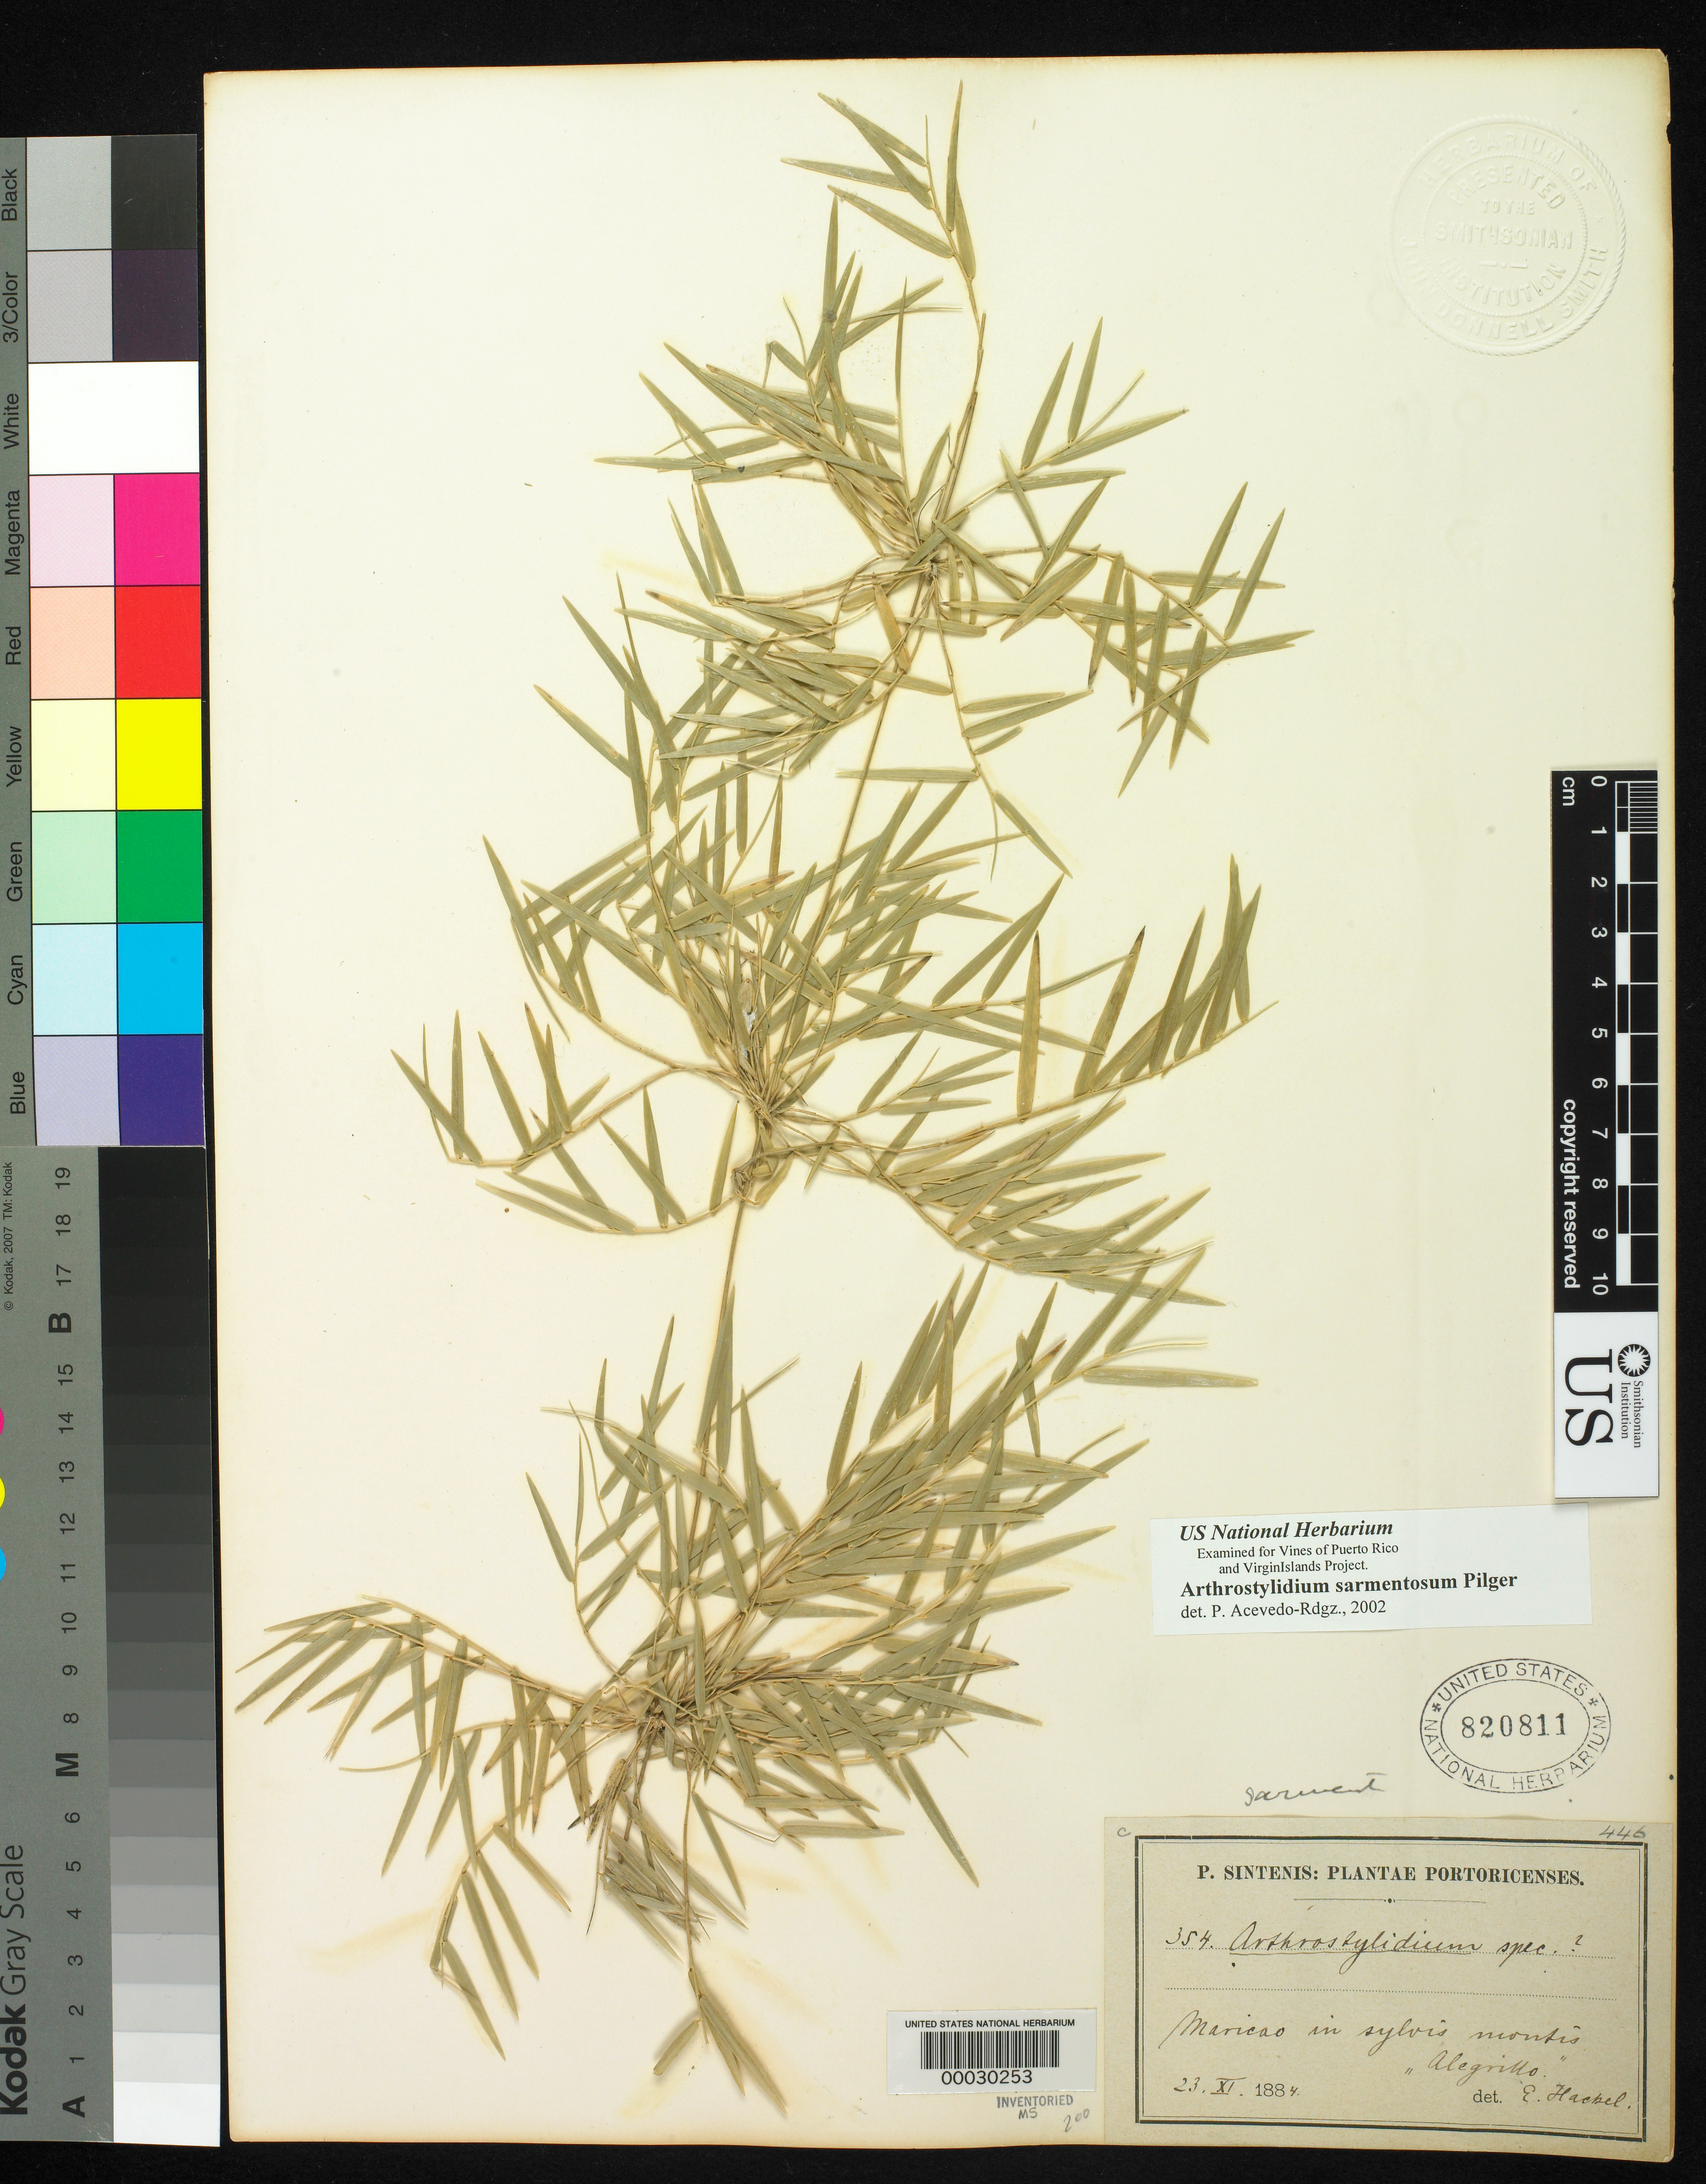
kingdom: Plantae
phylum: Tracheophyta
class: Liliopsida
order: Poales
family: Poaceae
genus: Arthrostylidium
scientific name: Arthrostylidium sarmentosum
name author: Pilg. in Urb.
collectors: E. Hackel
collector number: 354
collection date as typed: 23 Nov 1884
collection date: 1884-11-23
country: Puerto Rico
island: Greater Antilles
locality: Maricao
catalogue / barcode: US 820811